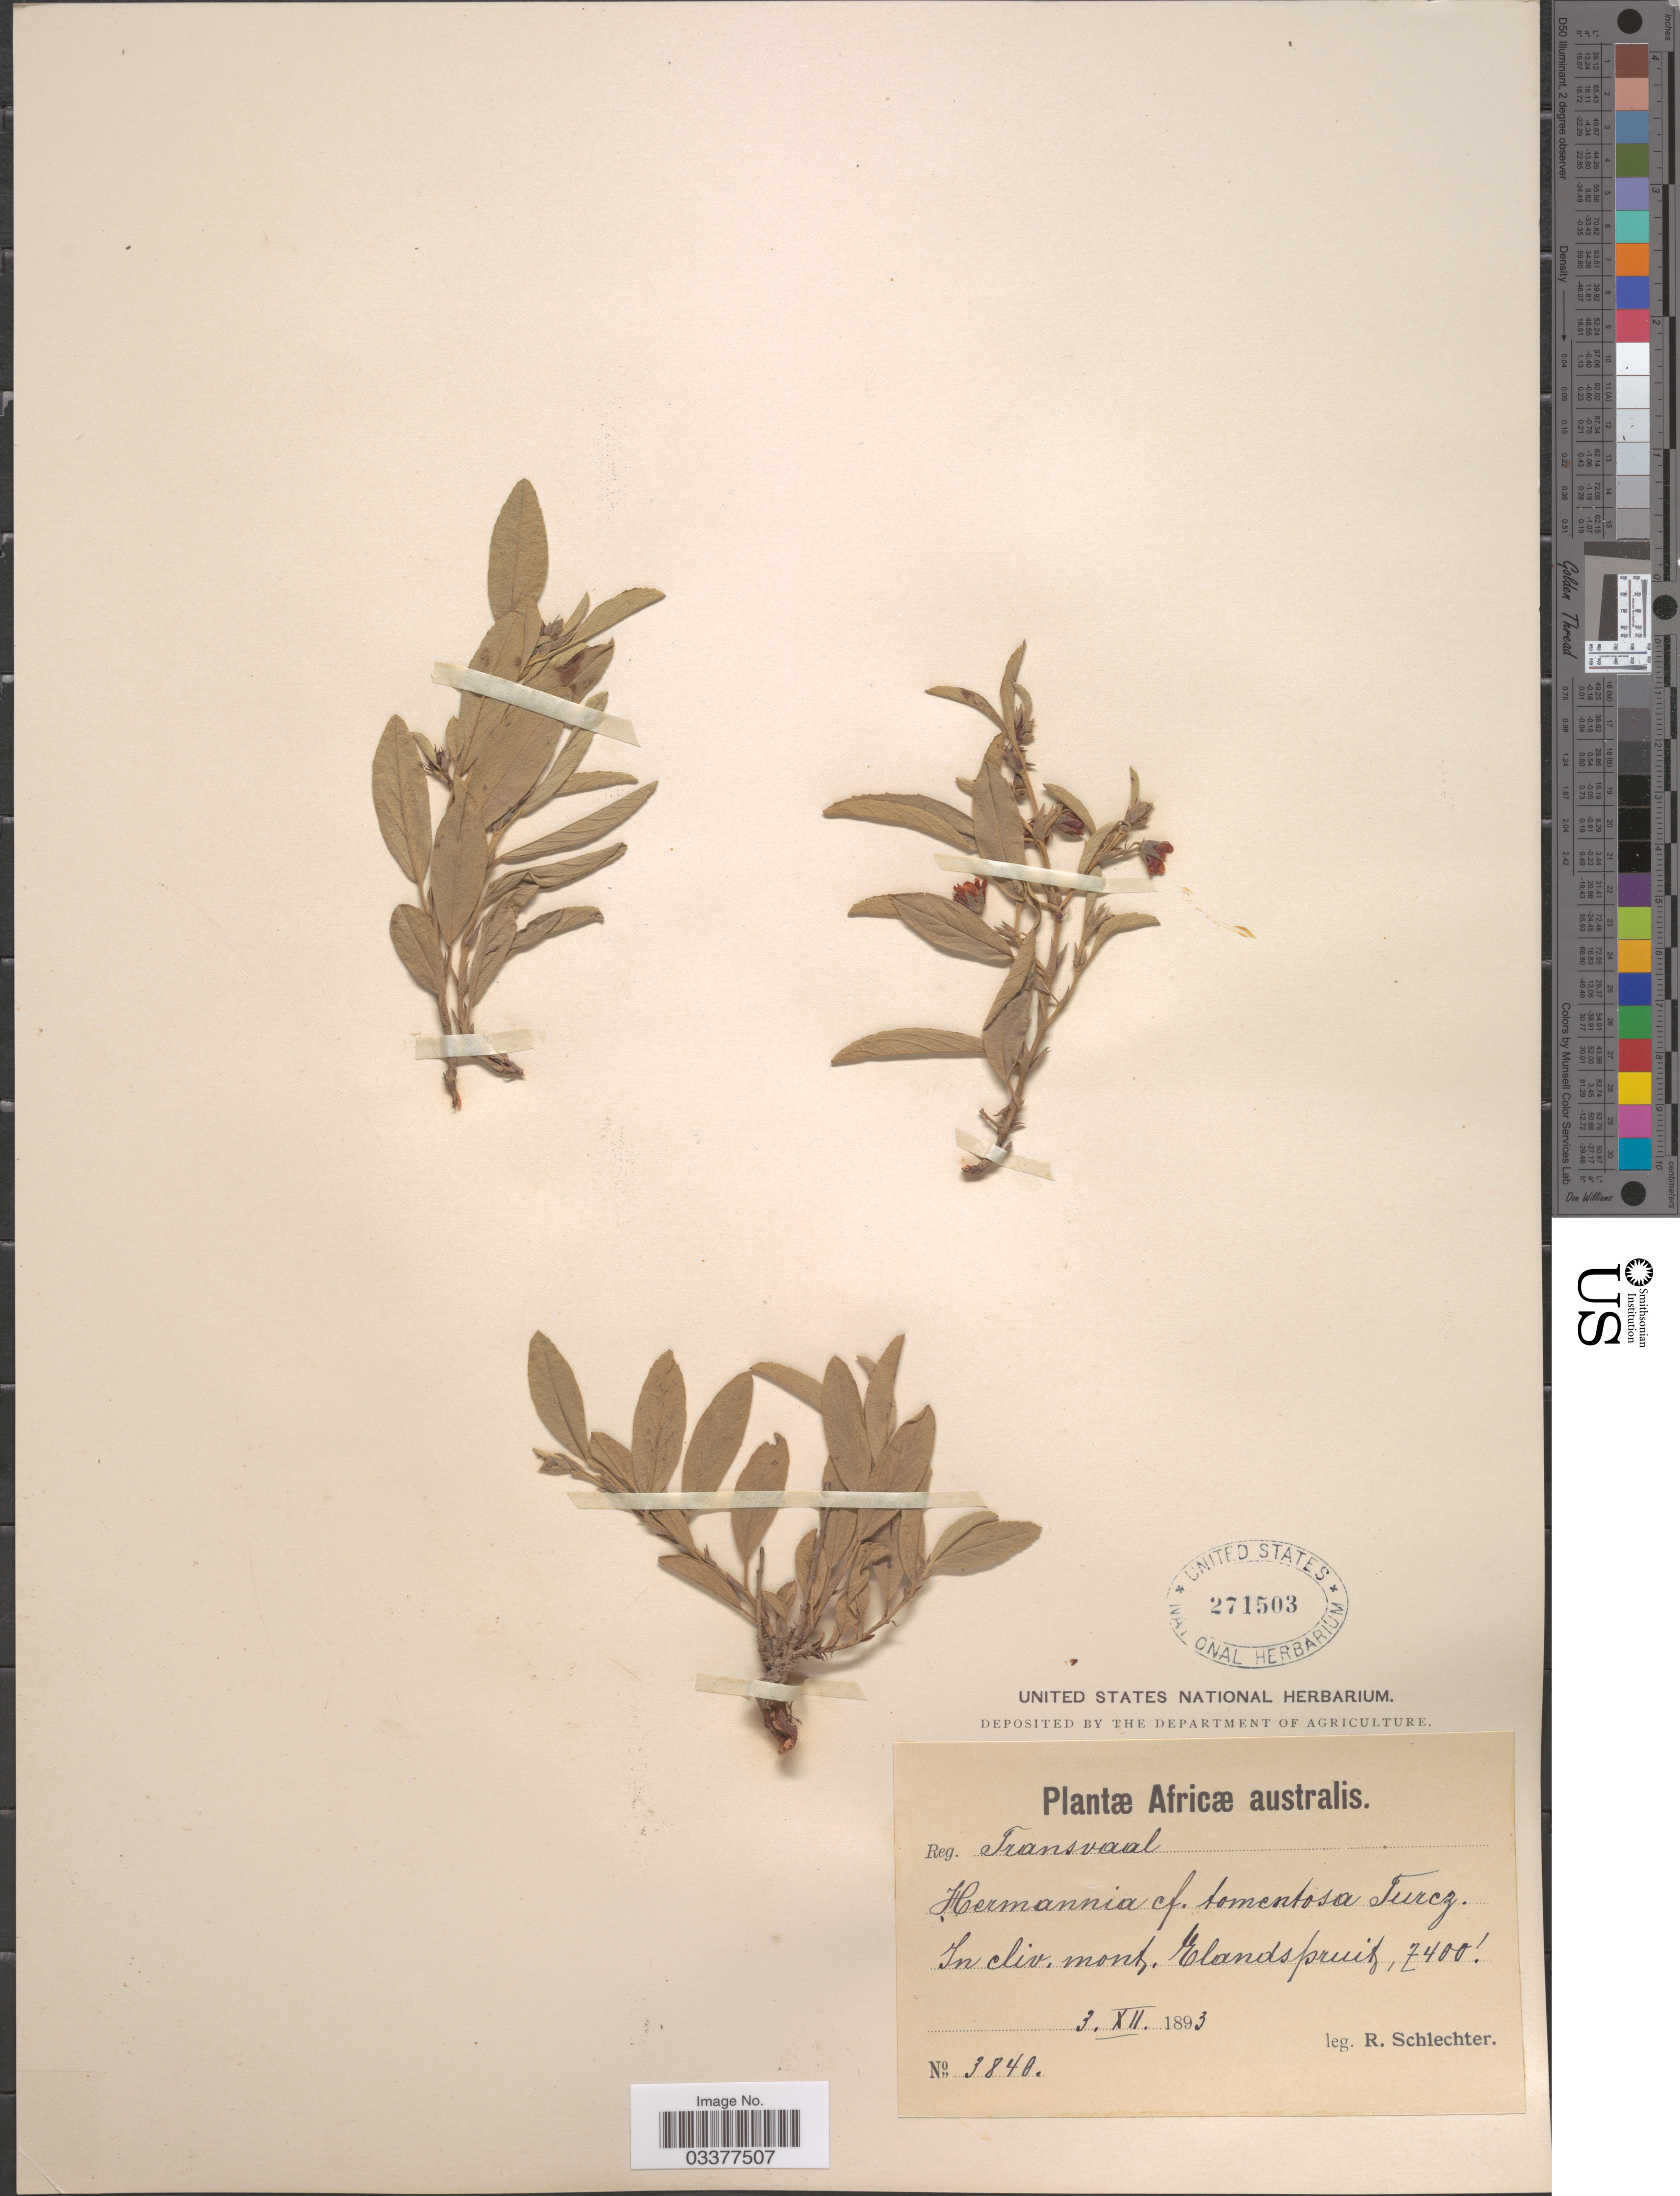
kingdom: Plantae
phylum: Tracheophyta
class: Magnoliopsida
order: Malvales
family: Malvaceae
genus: Hermannia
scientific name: Hermannia tomentosa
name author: Schinz ex Engl.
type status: Isosyntype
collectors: F. R. R. Schlechter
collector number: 3840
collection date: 1893-12-03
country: South Africa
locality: Africae australis. Reg. Transvaal. In cliv. monts. Elandspruits.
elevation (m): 2256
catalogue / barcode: US 271503